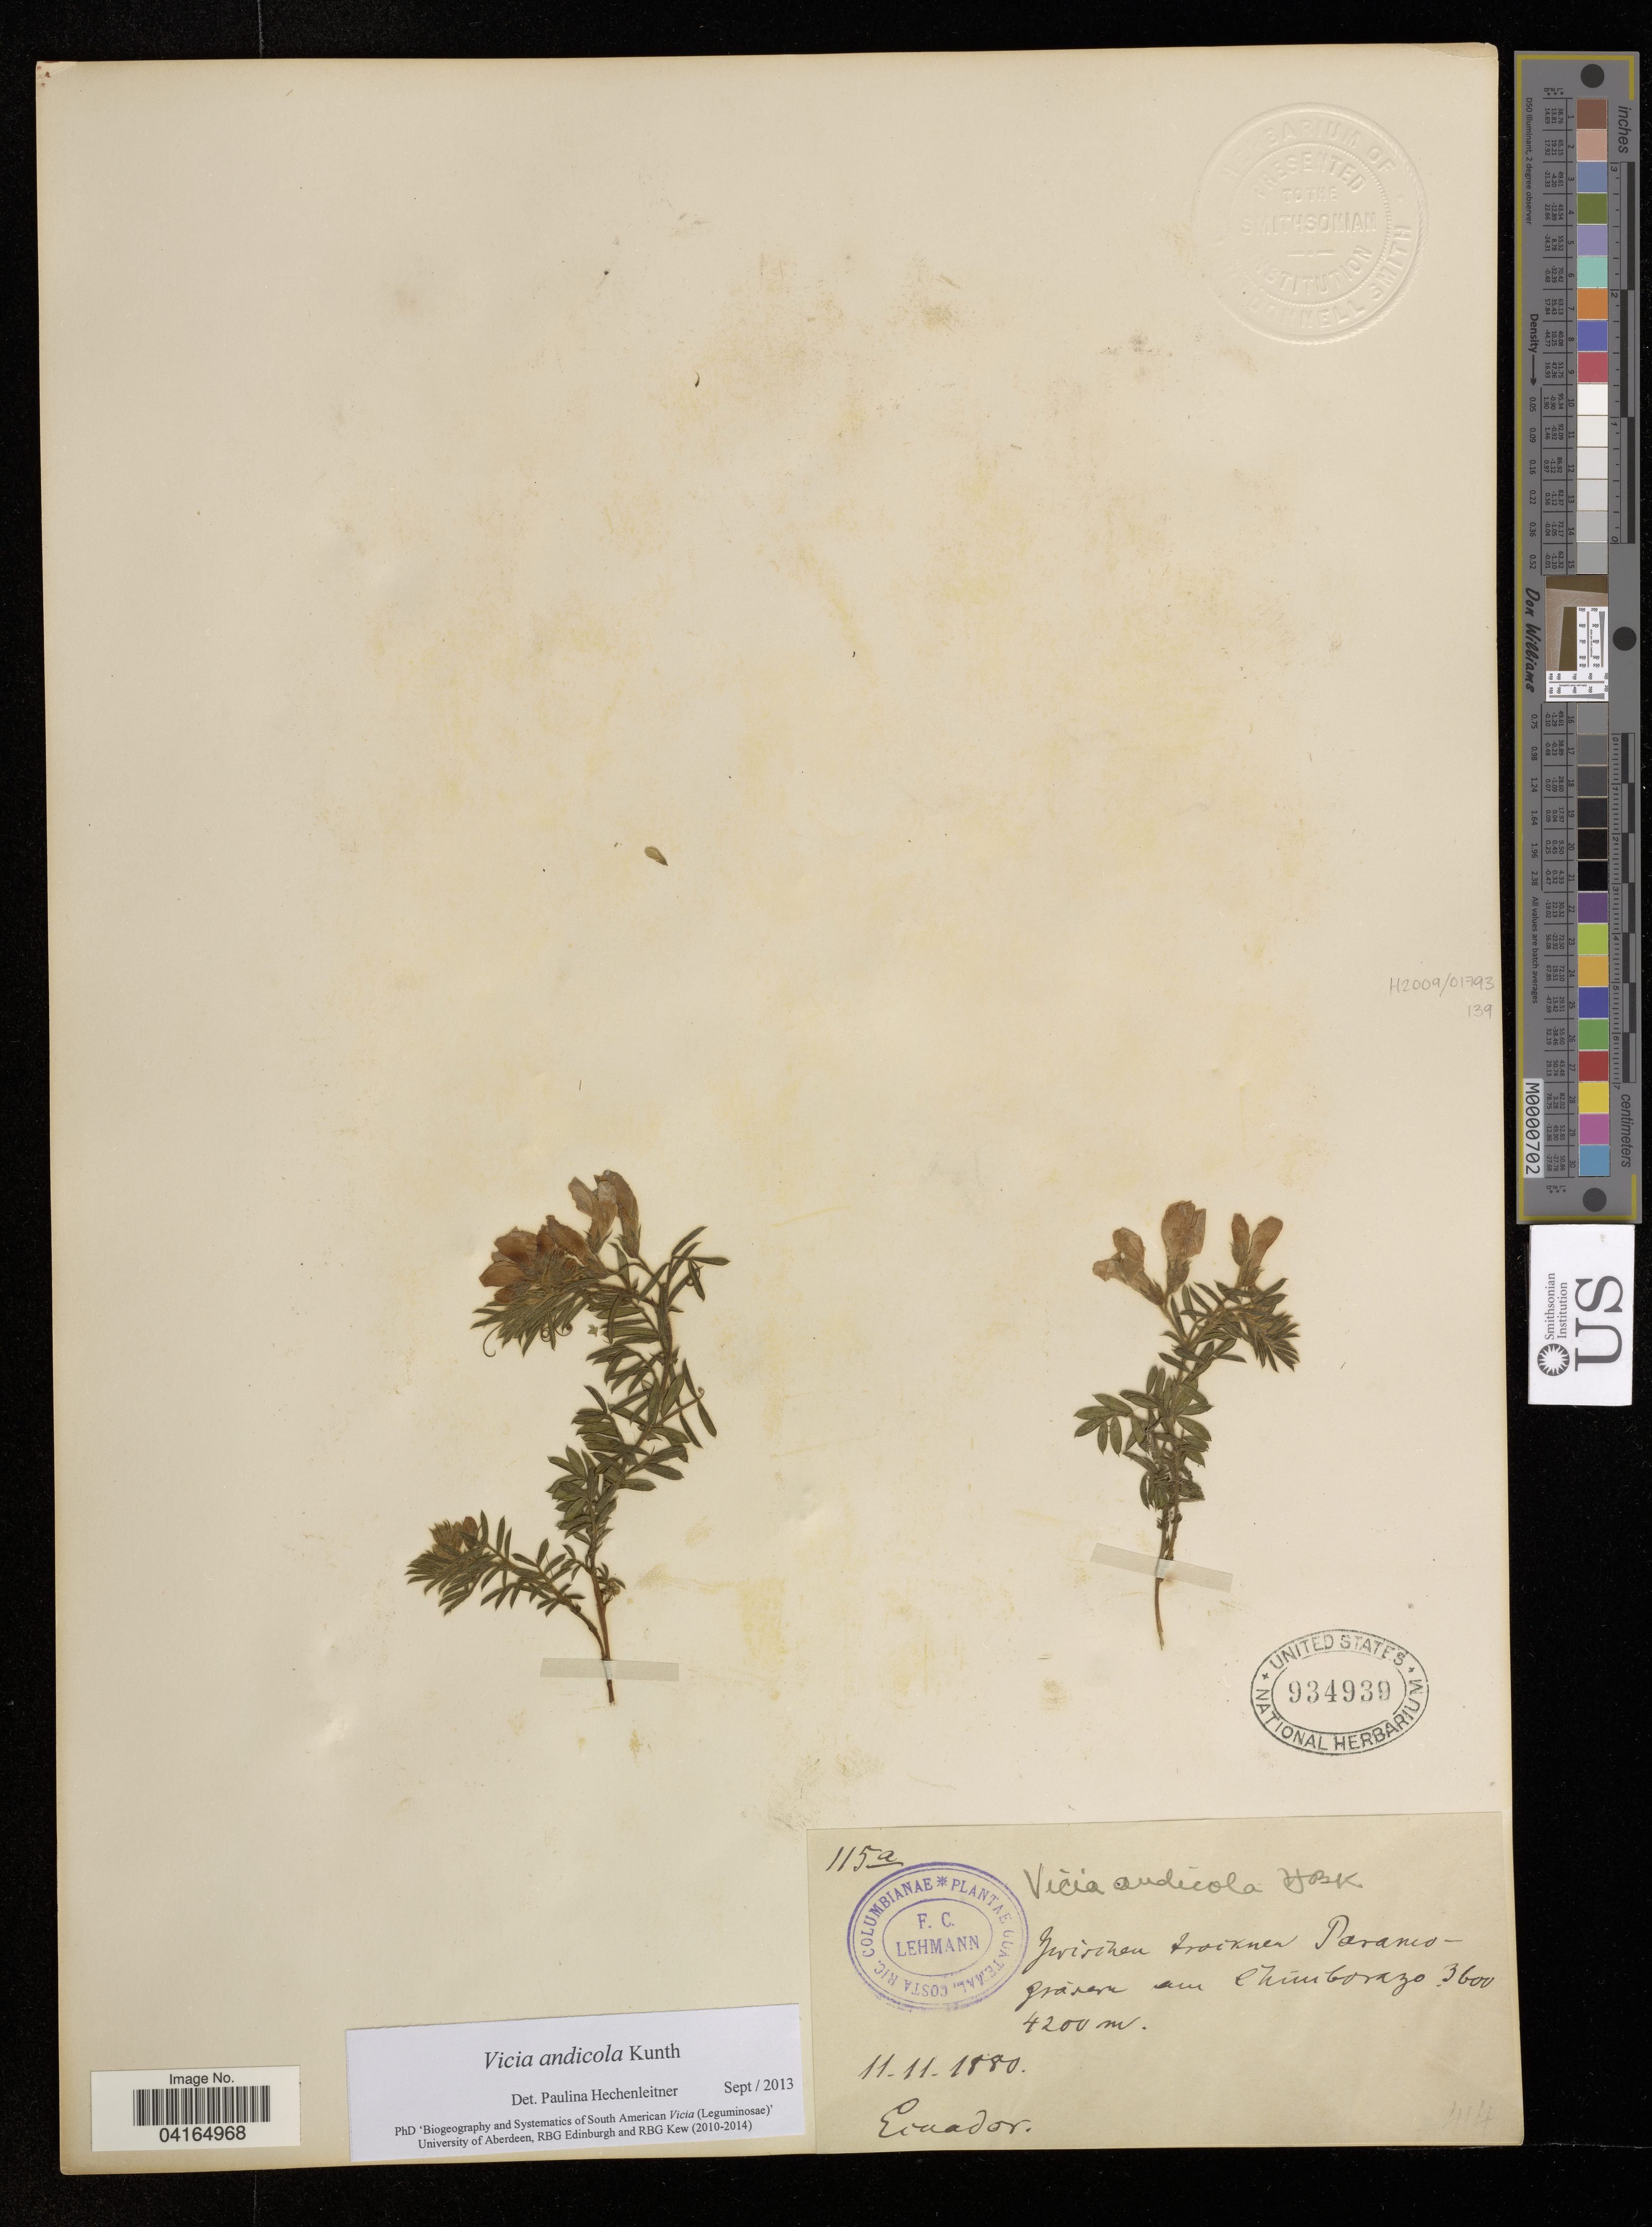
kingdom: Plantae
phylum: Tracheophyta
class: Magnoliopsida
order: Fabales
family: Fabaceae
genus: Vicia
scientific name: Vicia andicola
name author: Kunth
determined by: Hechenleitner, Paulina, RBG Edinburgh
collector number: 115a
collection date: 1880-11-11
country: Ecuador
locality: Zwischen trockner Paramo gräsern am Chimborazo.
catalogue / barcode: US 934939